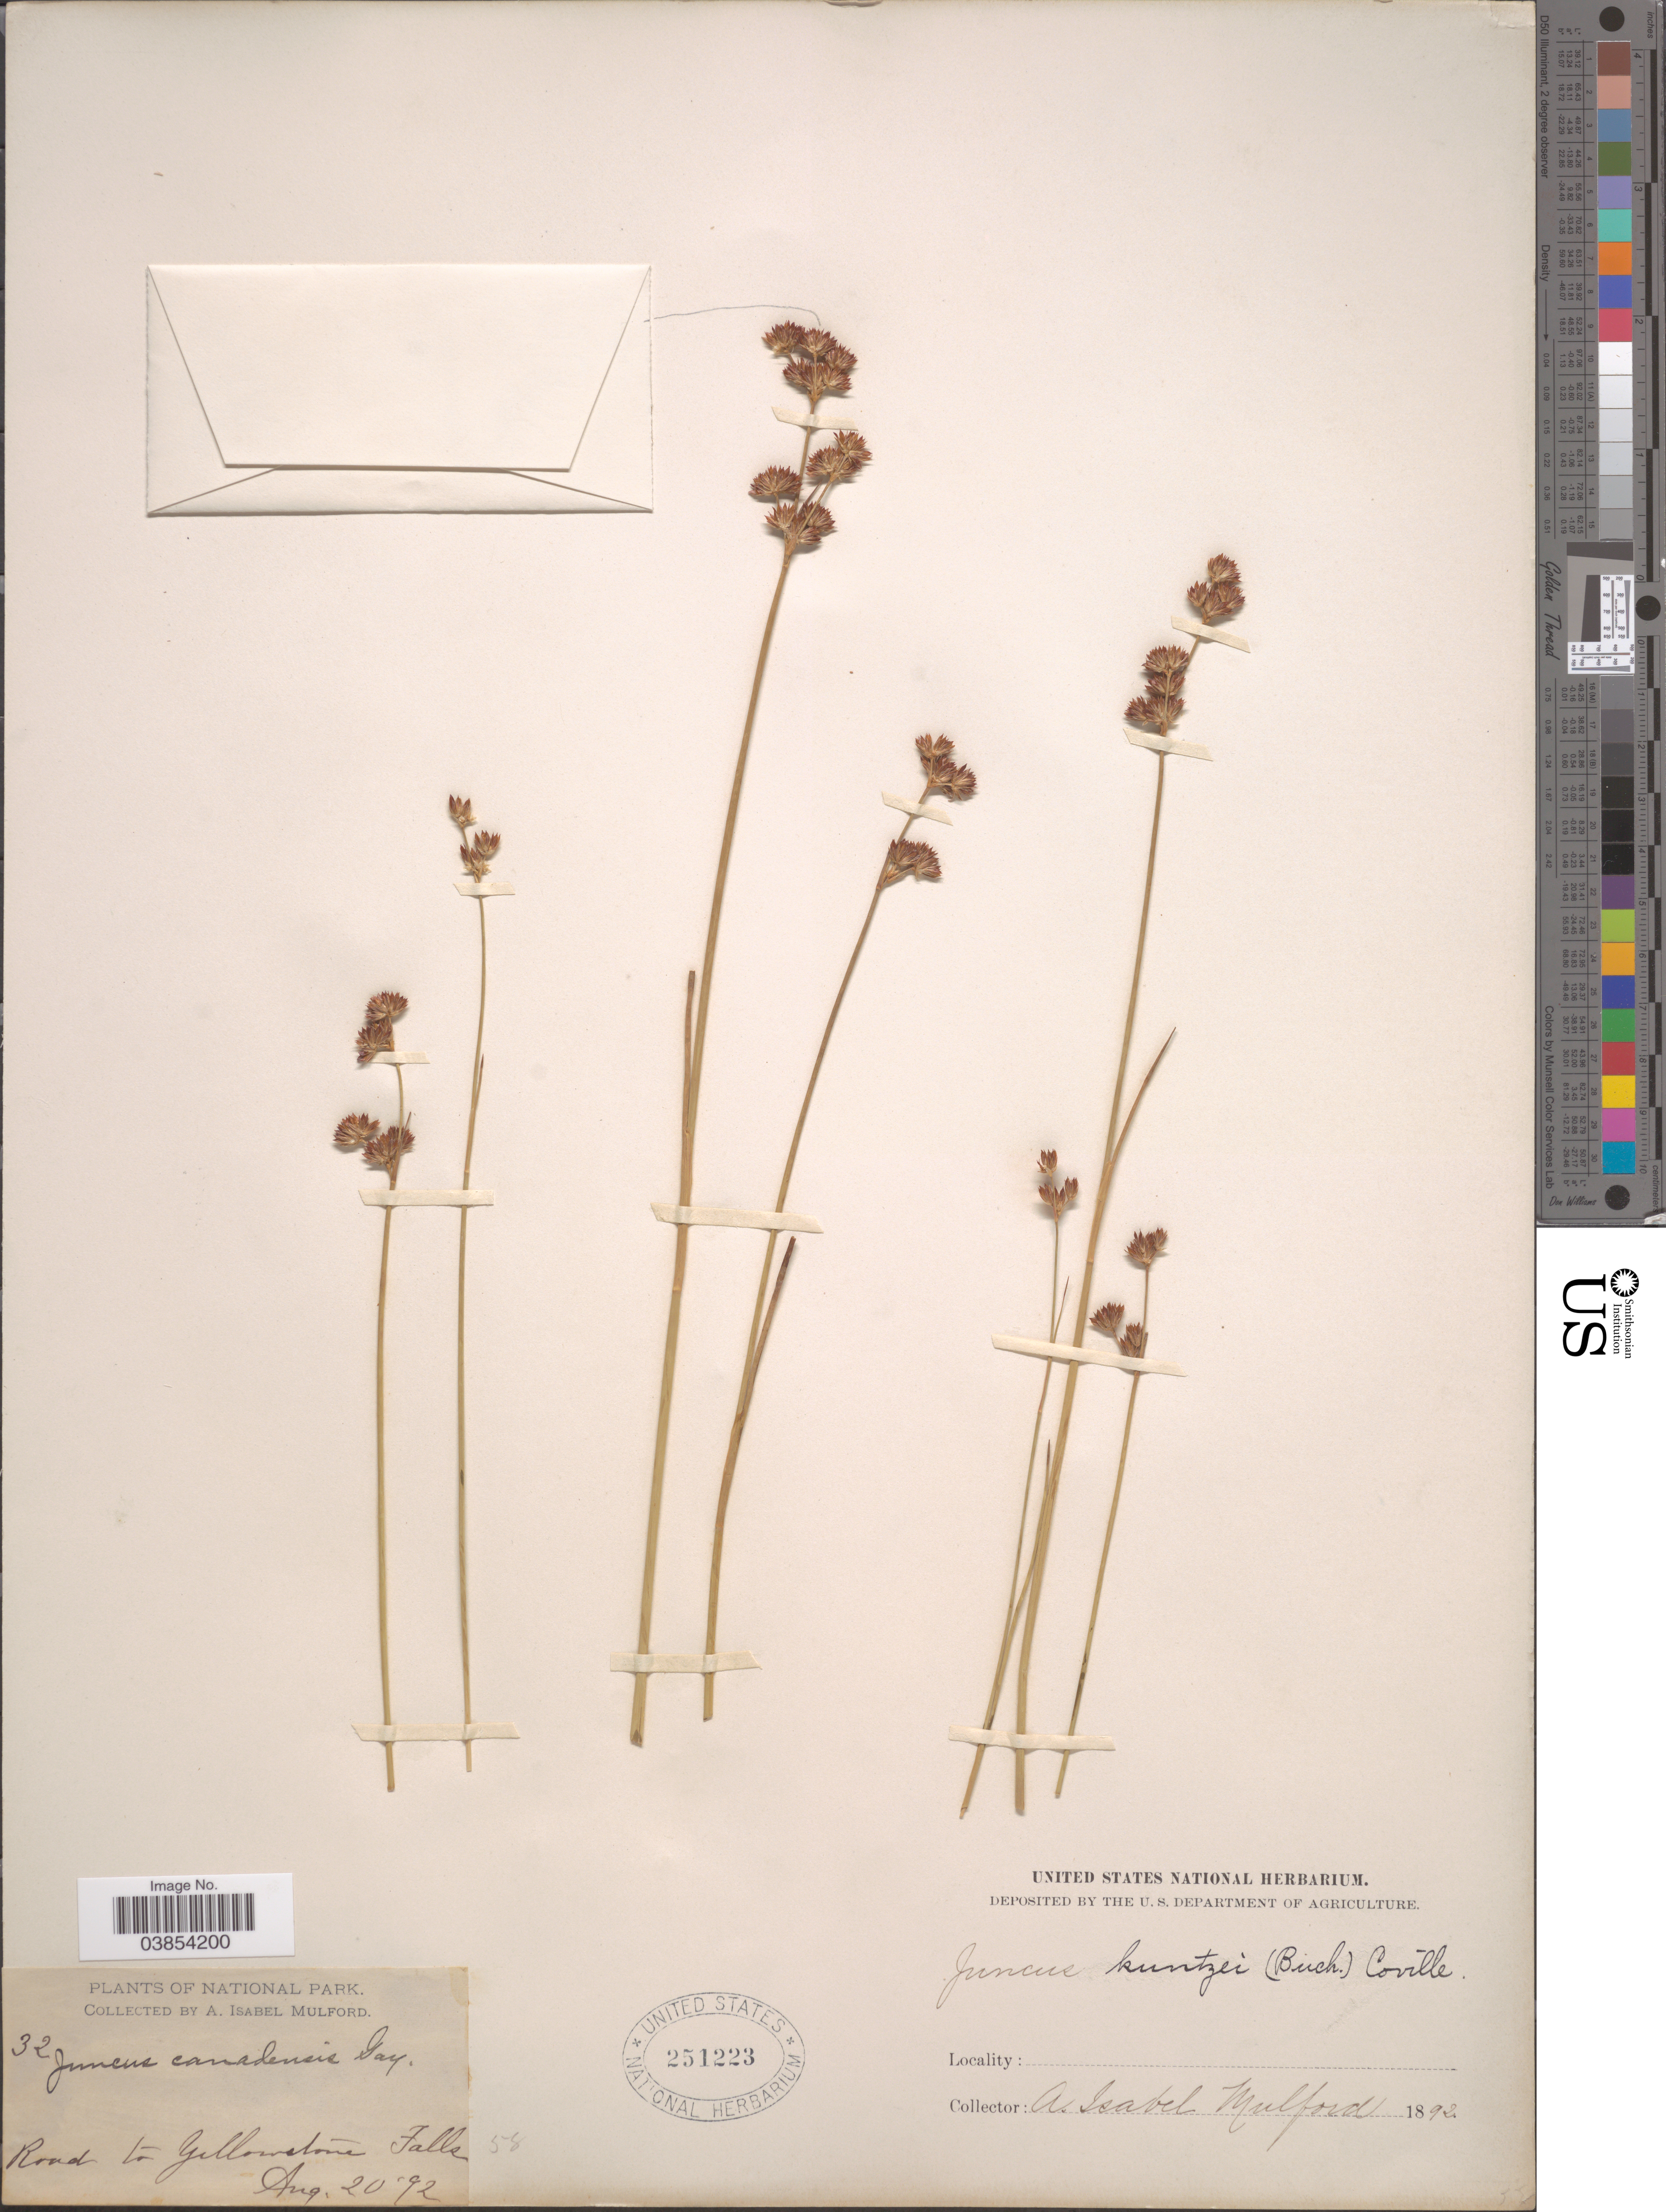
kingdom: Plantae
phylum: Tracheophyta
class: Liliopsida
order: Poales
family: Juncaceae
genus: Juncus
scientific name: Juncus kuntzei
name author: (Buchenau) Vierh.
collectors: A. Mulford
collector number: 32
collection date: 1892-08-20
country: United States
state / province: Wyoming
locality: National Park. Road to Yellowstone Falls.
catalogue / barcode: US 251223